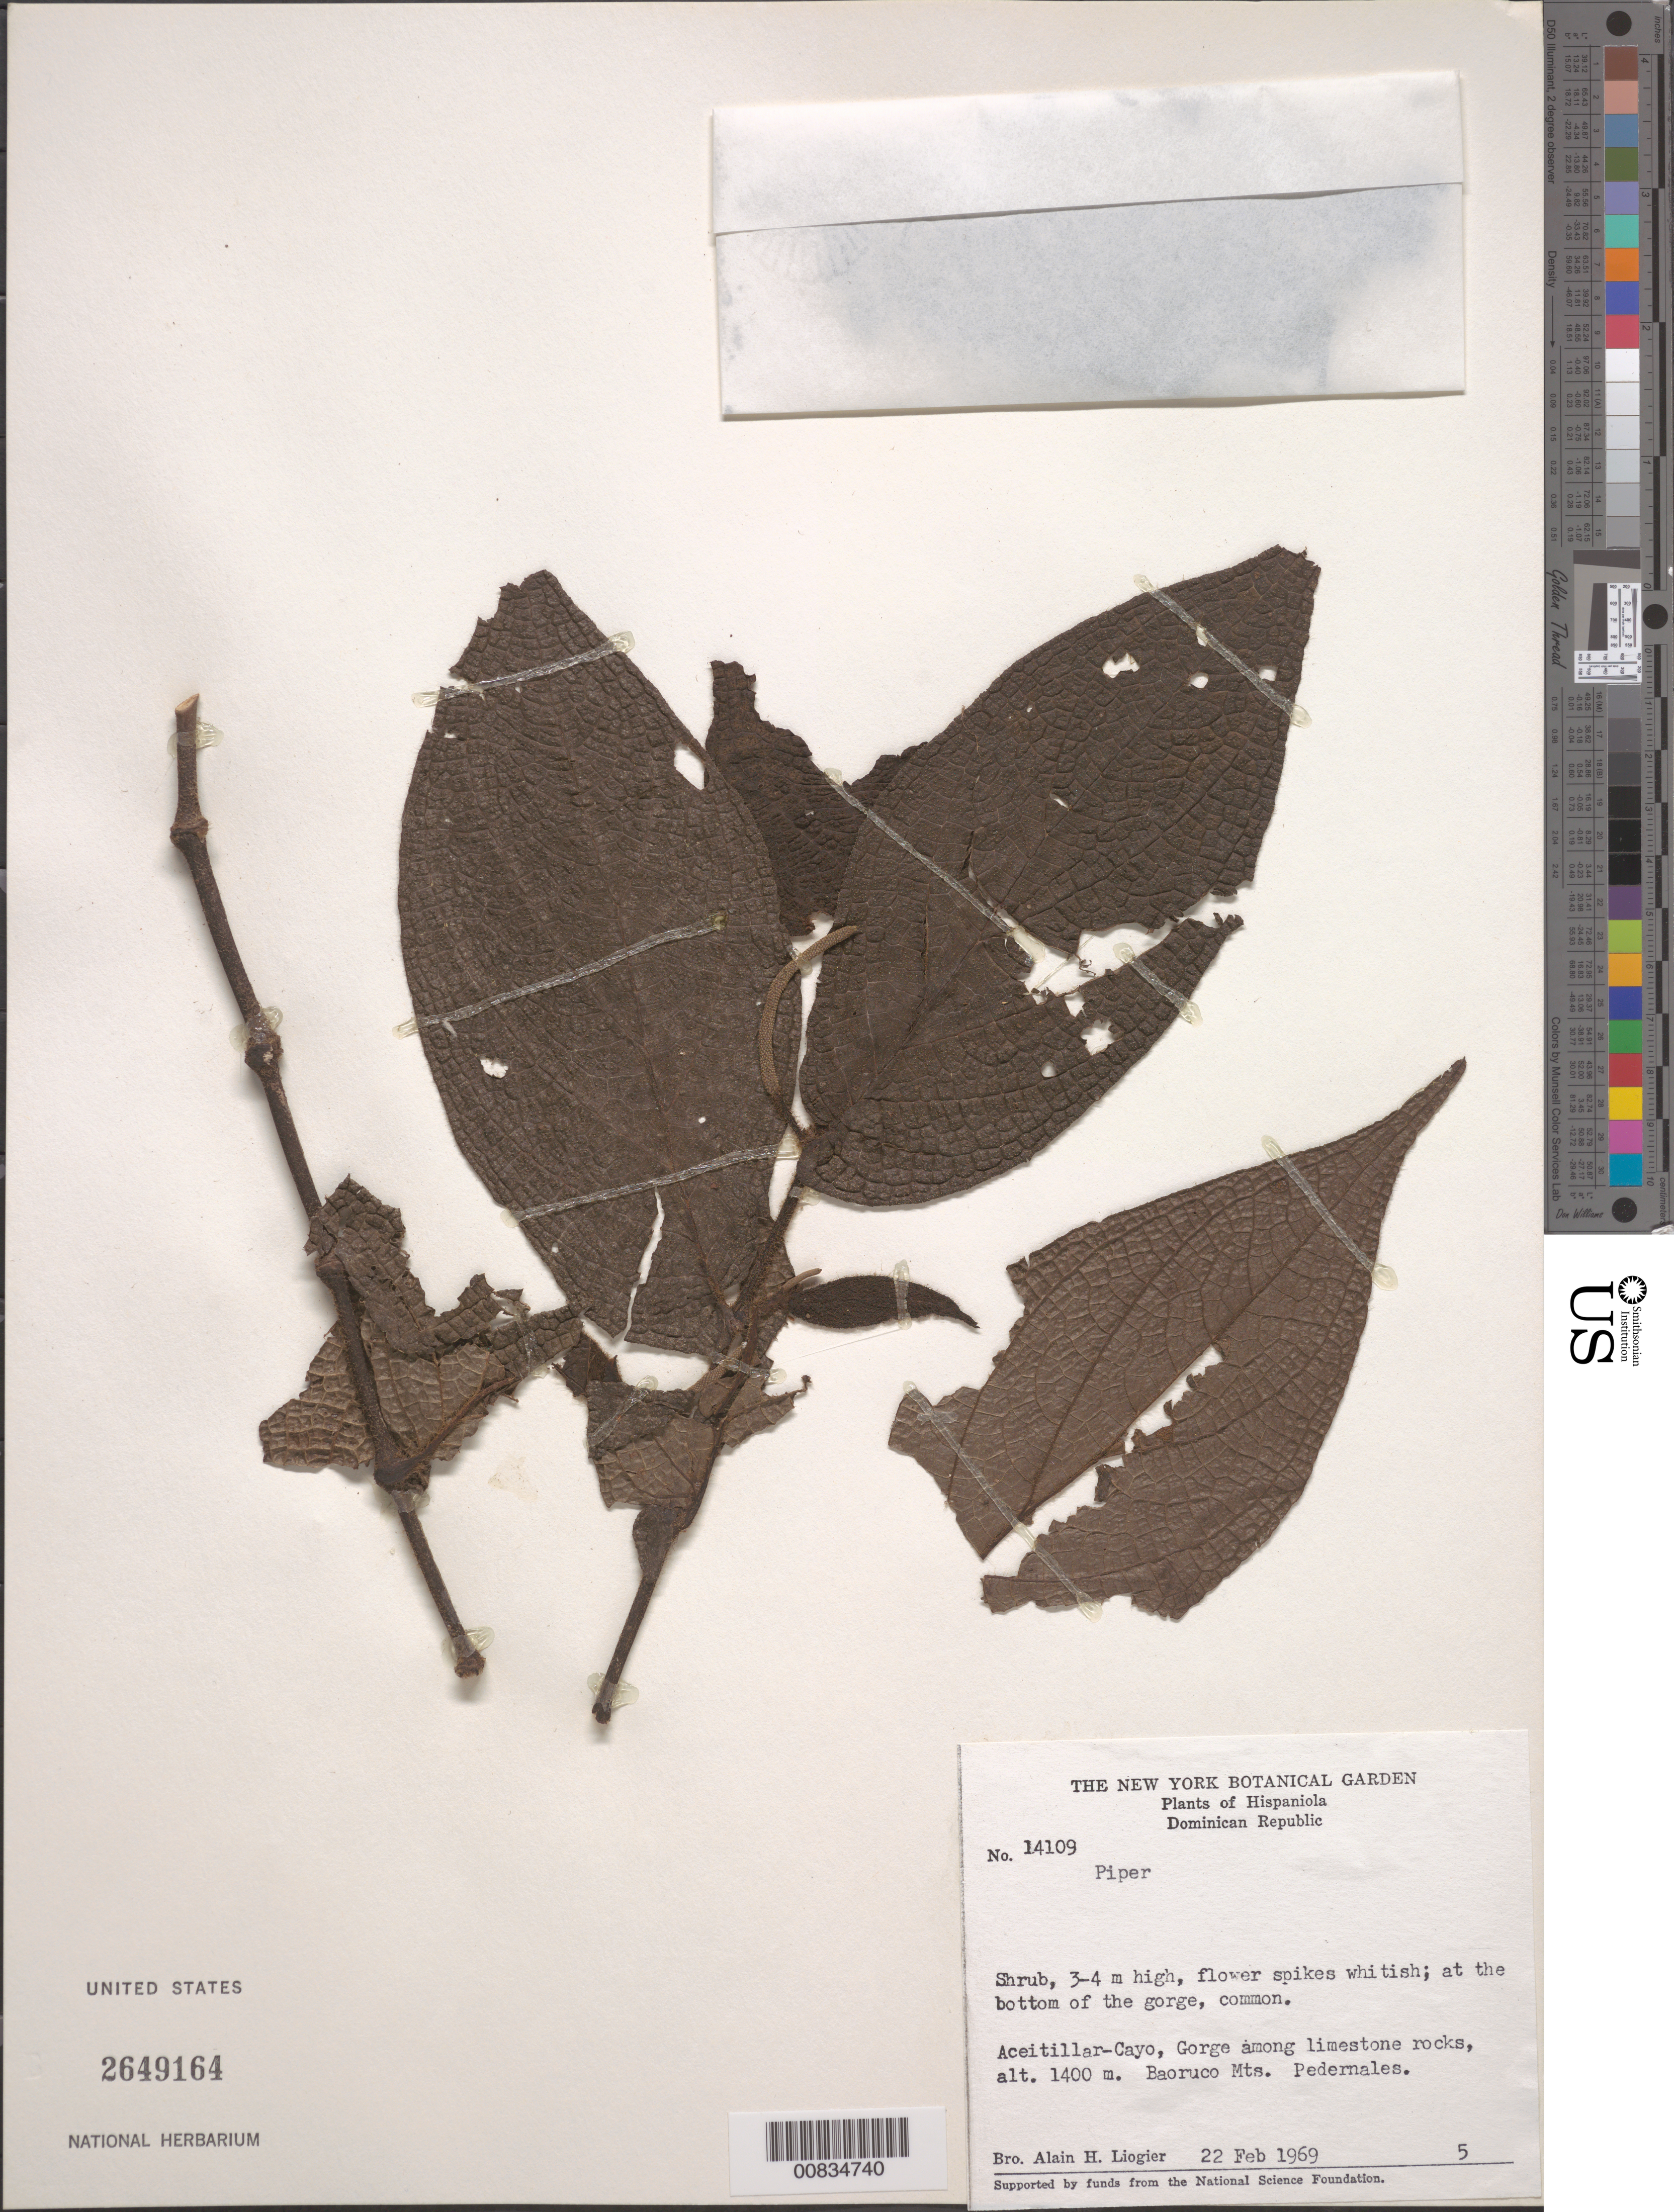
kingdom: Plantae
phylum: Tracheophyta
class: Magnoliopsida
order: Piperales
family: Piperaceae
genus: Piper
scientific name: Piper sp.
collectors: A. H. Liogier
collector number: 14109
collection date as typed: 22 Feb 1969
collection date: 1969-02-22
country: Dominican Republic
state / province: Pedernales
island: Hispaniola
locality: Aceitillar-Cayo. Gorge among limestone rocks. Baoruco Mts.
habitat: At the bottom of the gorge.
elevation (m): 1400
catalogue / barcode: US 2649164